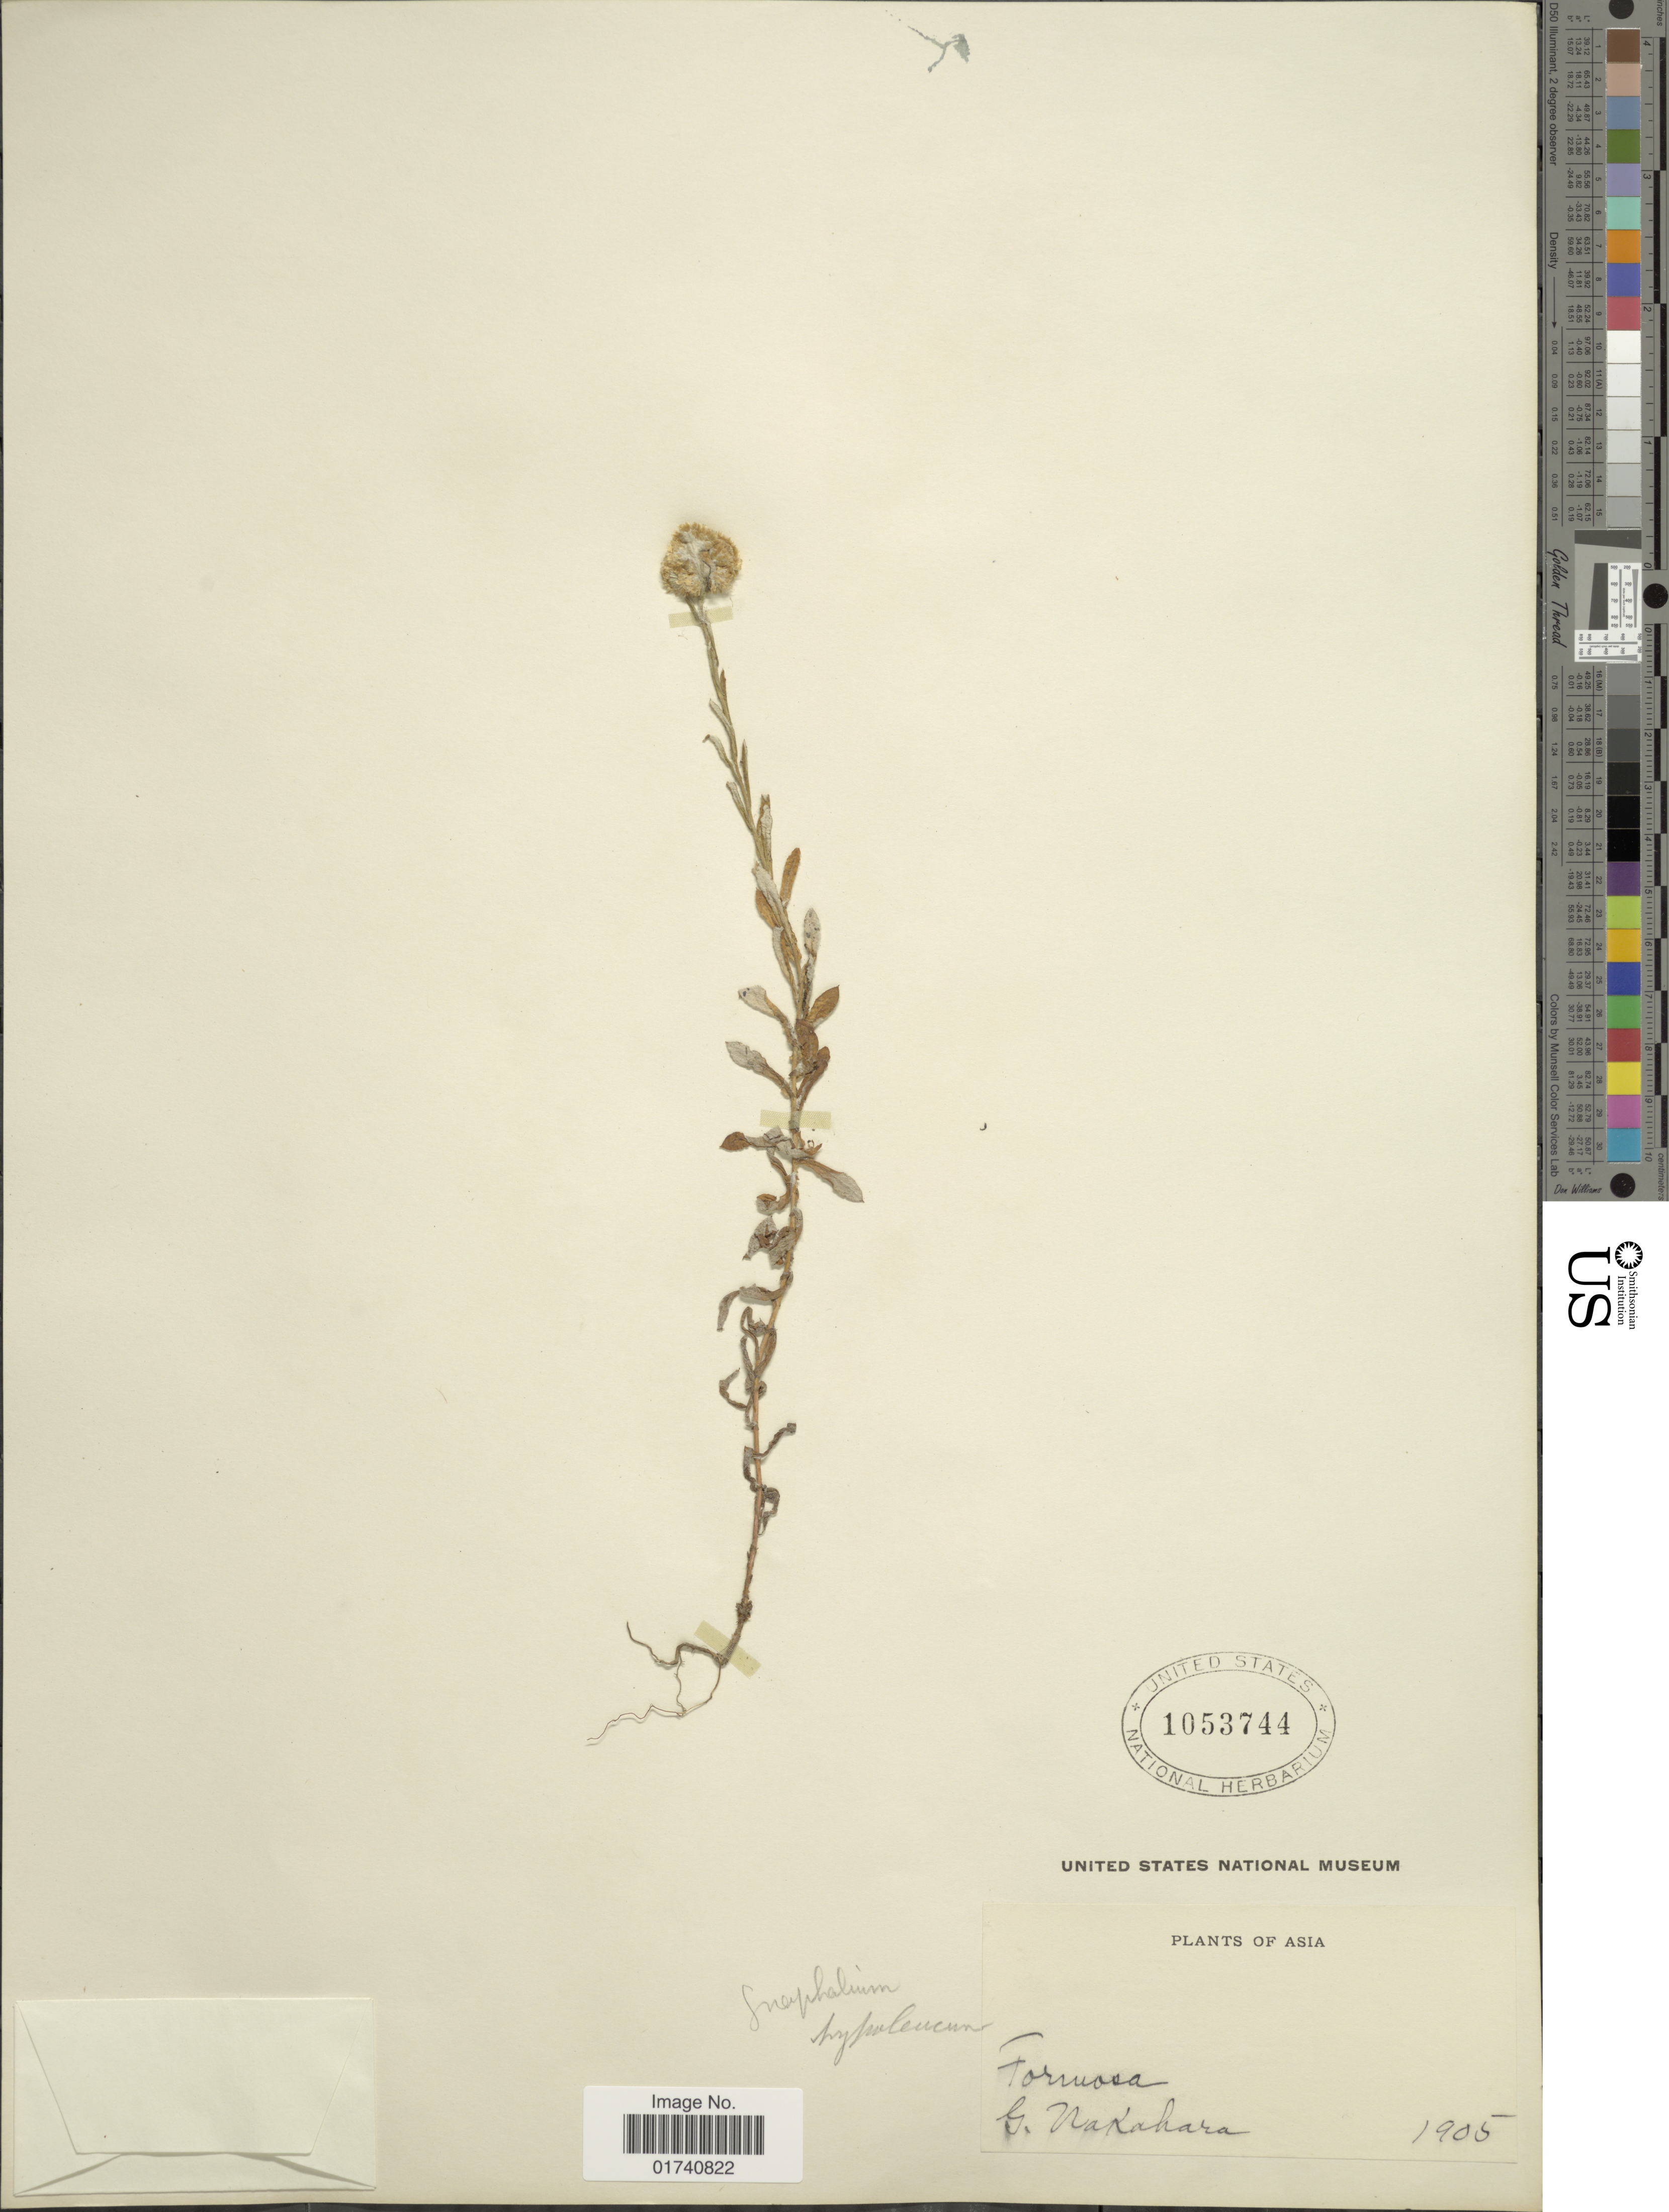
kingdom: Plantae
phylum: Tracheophyta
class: Magnoliopsida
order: Asterales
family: Asteraceae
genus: Pseudognaphalium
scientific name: Pseudognaphalium hypoleucum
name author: (DC.) Hilliard & B.L. Burtt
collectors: G. Nakahara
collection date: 1905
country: Taiwan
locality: Formosa.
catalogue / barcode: US 1053744